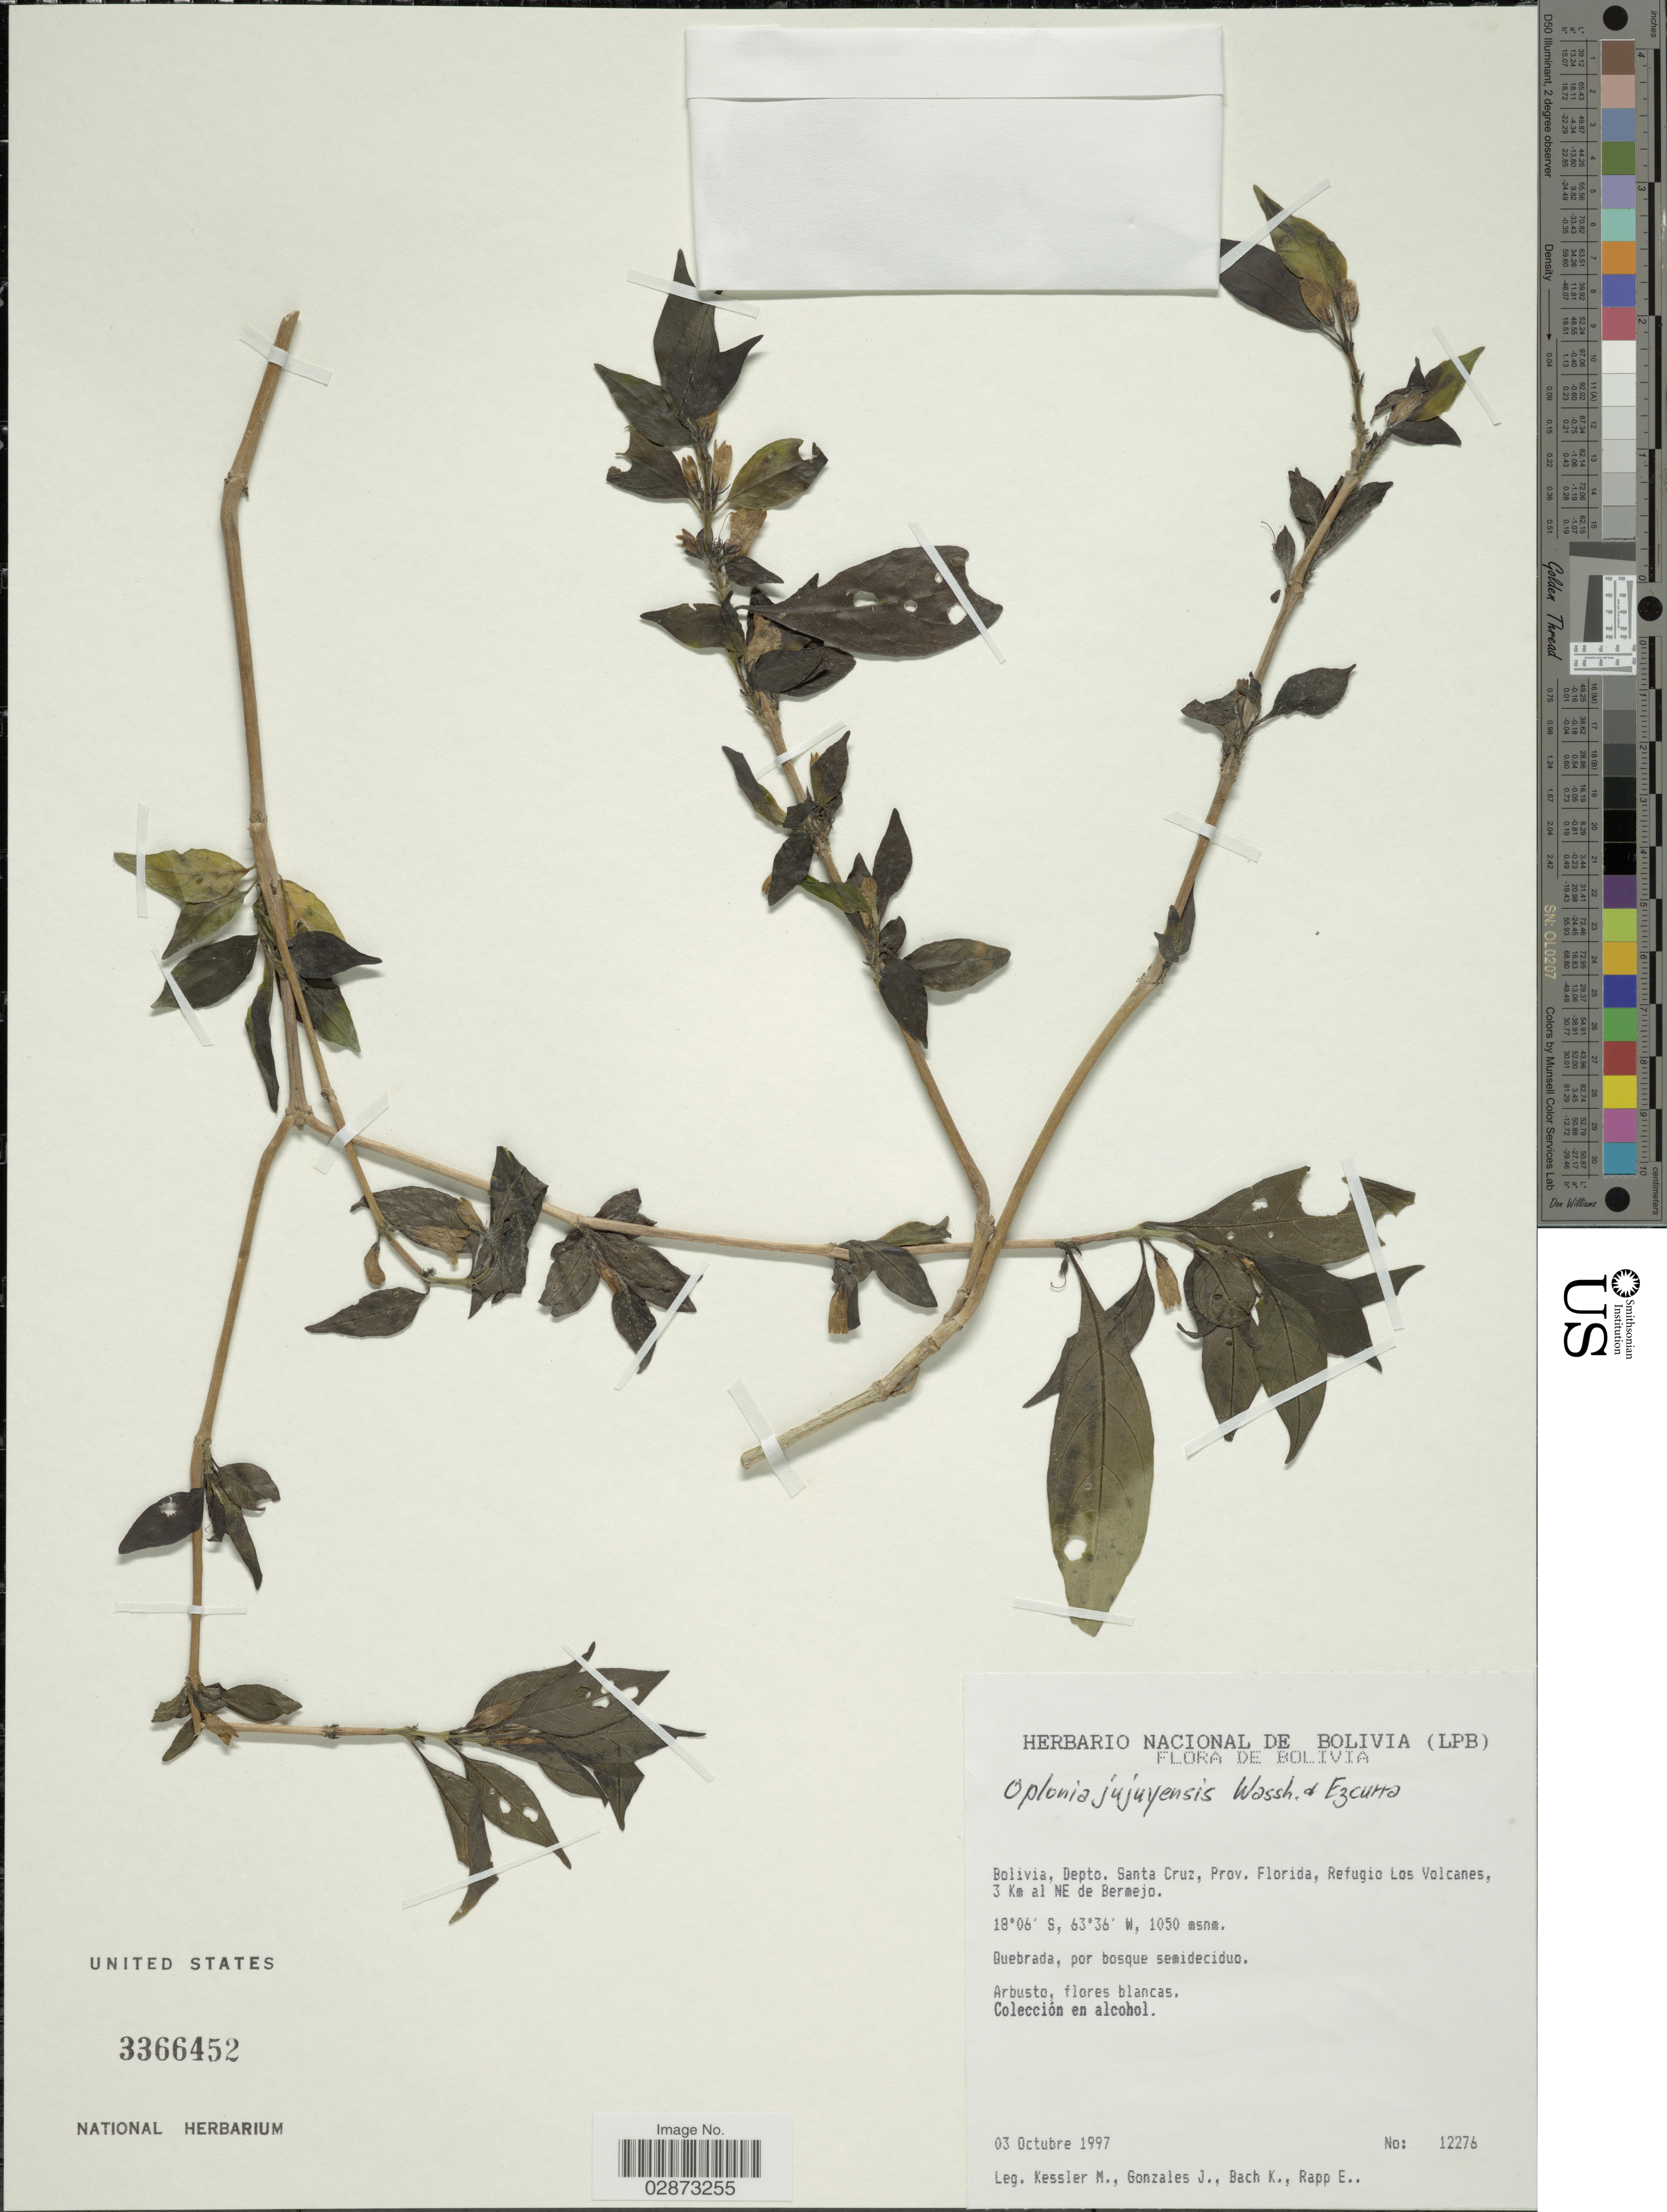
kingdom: Plantae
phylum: Tracheophyta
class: Magnoliopsida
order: Lamiales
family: Acanthaceae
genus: Oplonia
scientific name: Oplonia jujuyensis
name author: Wassh. & C. Ezcurra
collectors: M. Kessler, J. Gonzalez, K. Bach & E. Rapp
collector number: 12276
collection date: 1997-10-03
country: Bolivia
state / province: Santa Cruz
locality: Depto. Santa Cruz, Prov. Florida, Refugio Los Volcanes, 3 Km al NE de Bermejo.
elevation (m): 1050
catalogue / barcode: US 3366452